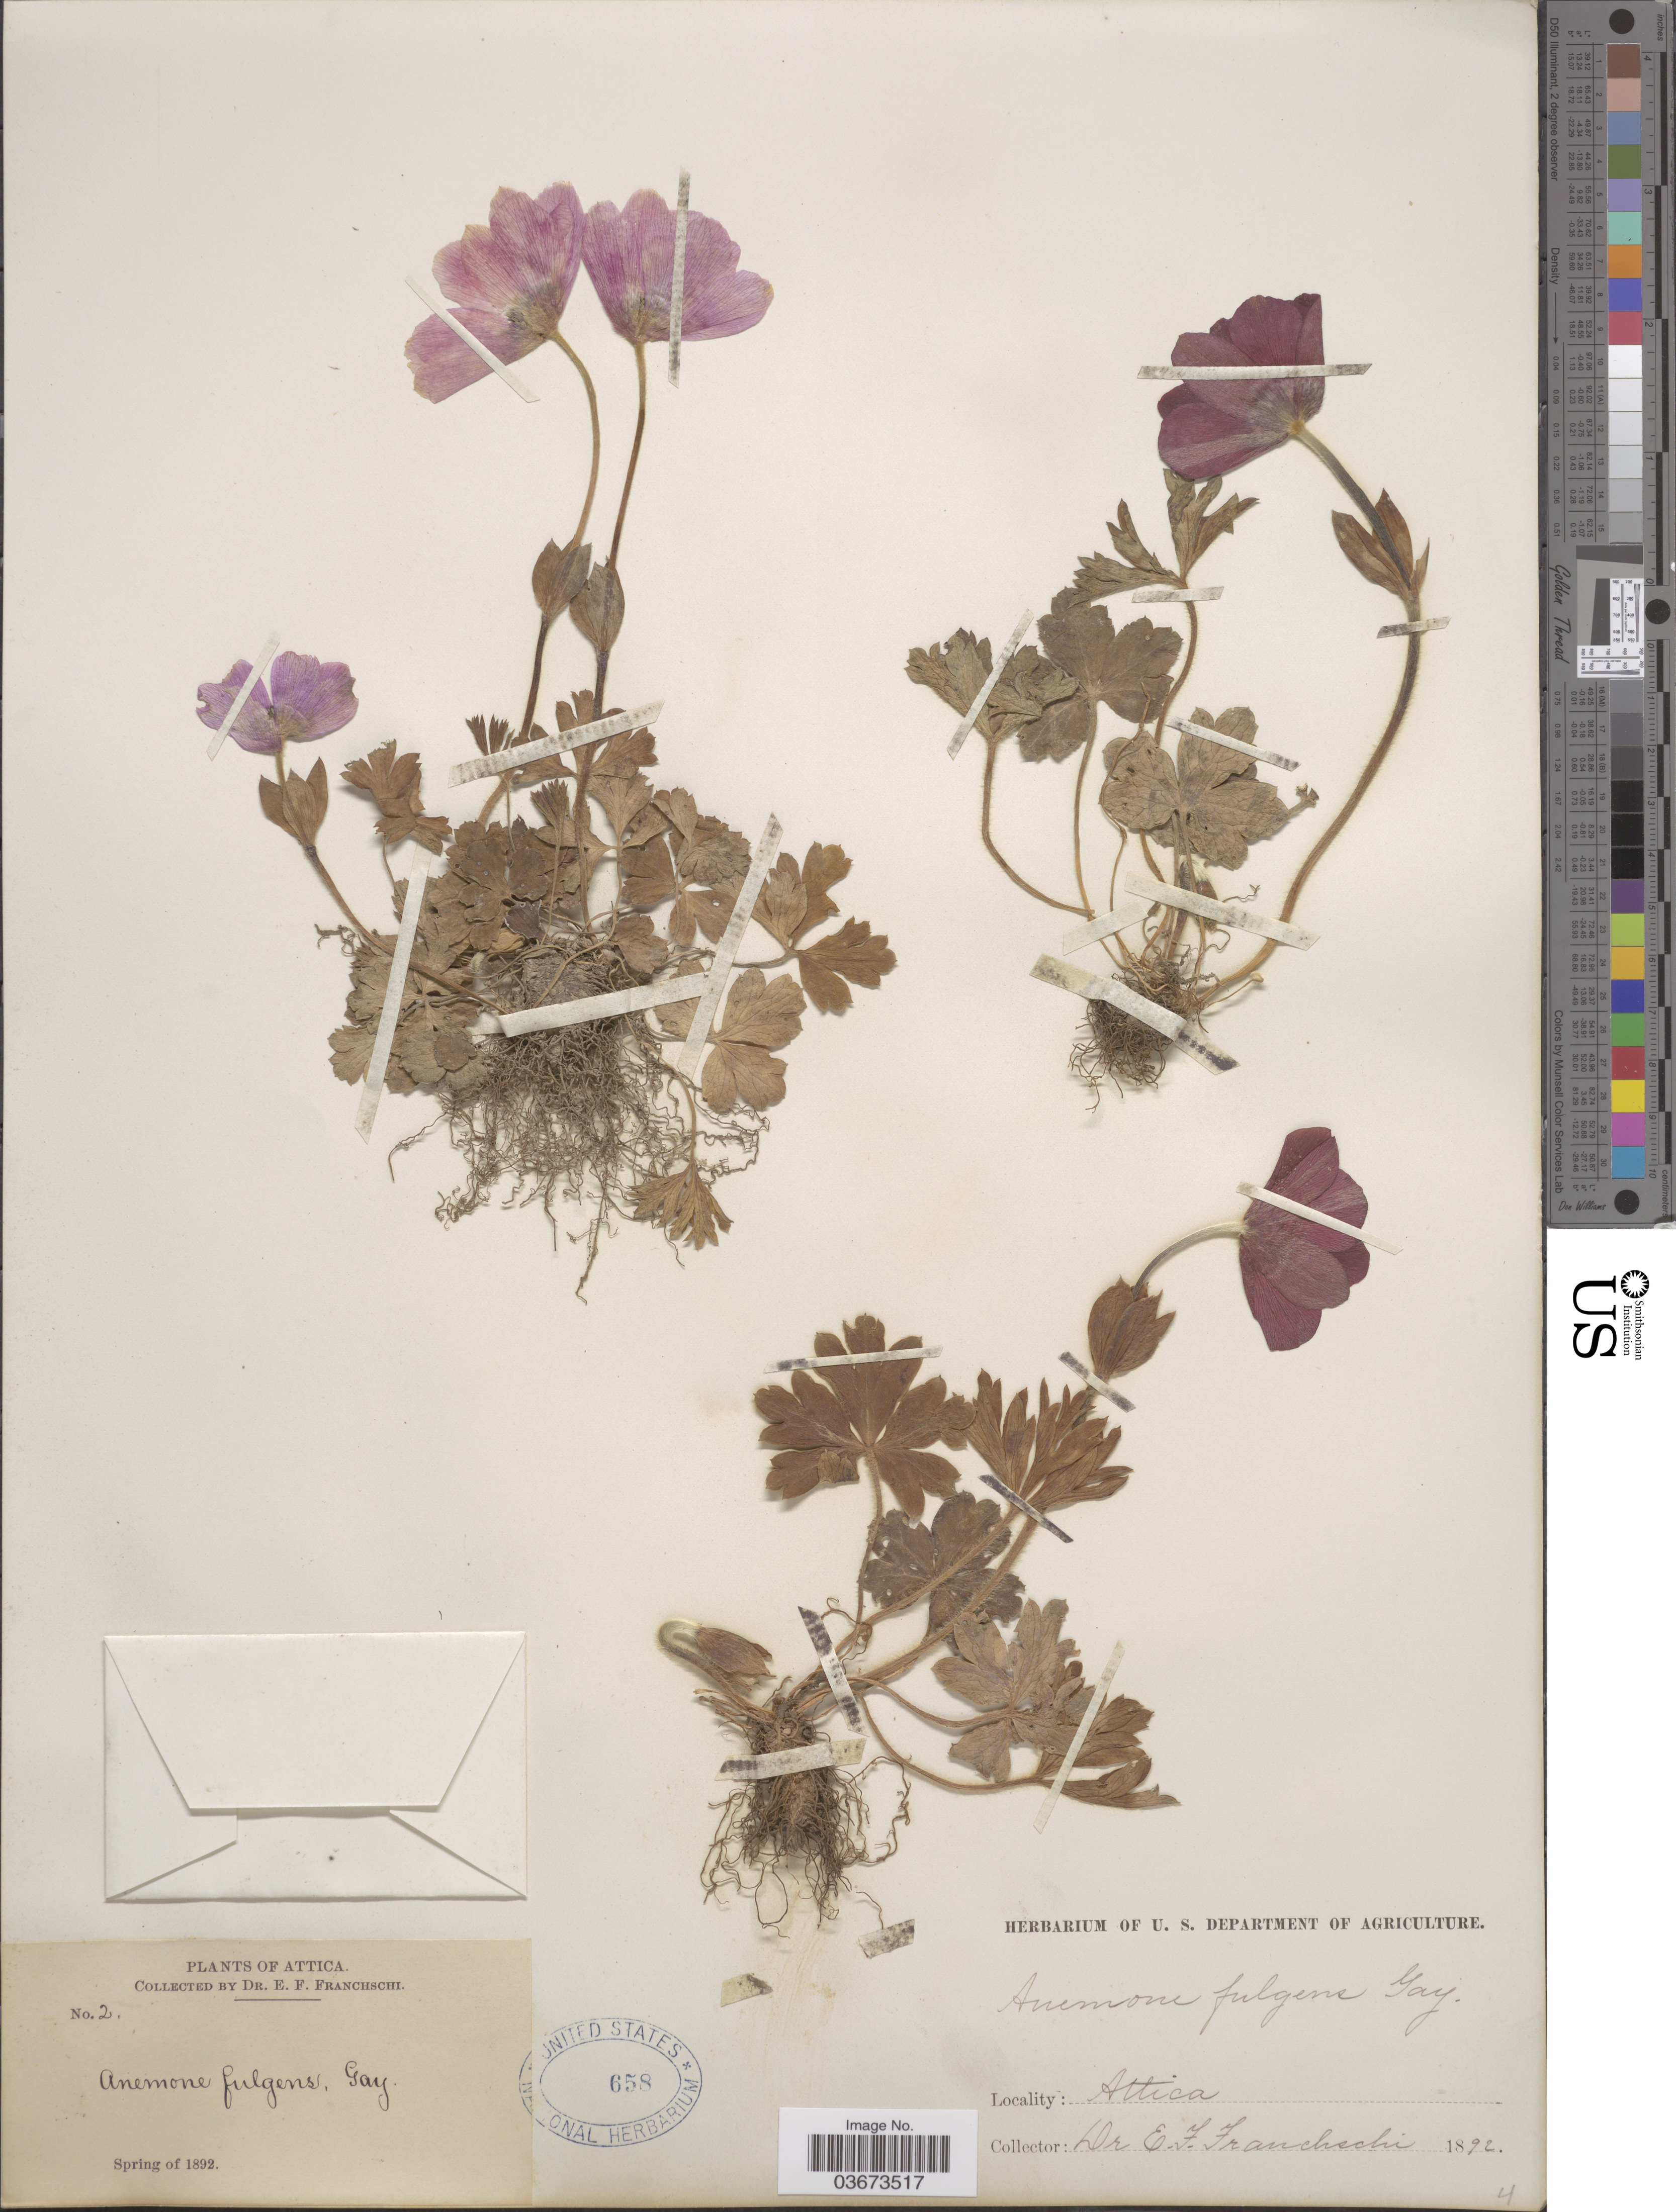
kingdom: Plantae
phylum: Tracheophyta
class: Magnoliopsida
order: Ranunculales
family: Ranunculaceae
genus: Anemone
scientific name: Anemone fulgens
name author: J. Gay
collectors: E. Franchschi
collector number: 2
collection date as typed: Spring of 1892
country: Greece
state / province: Attica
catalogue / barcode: US 658